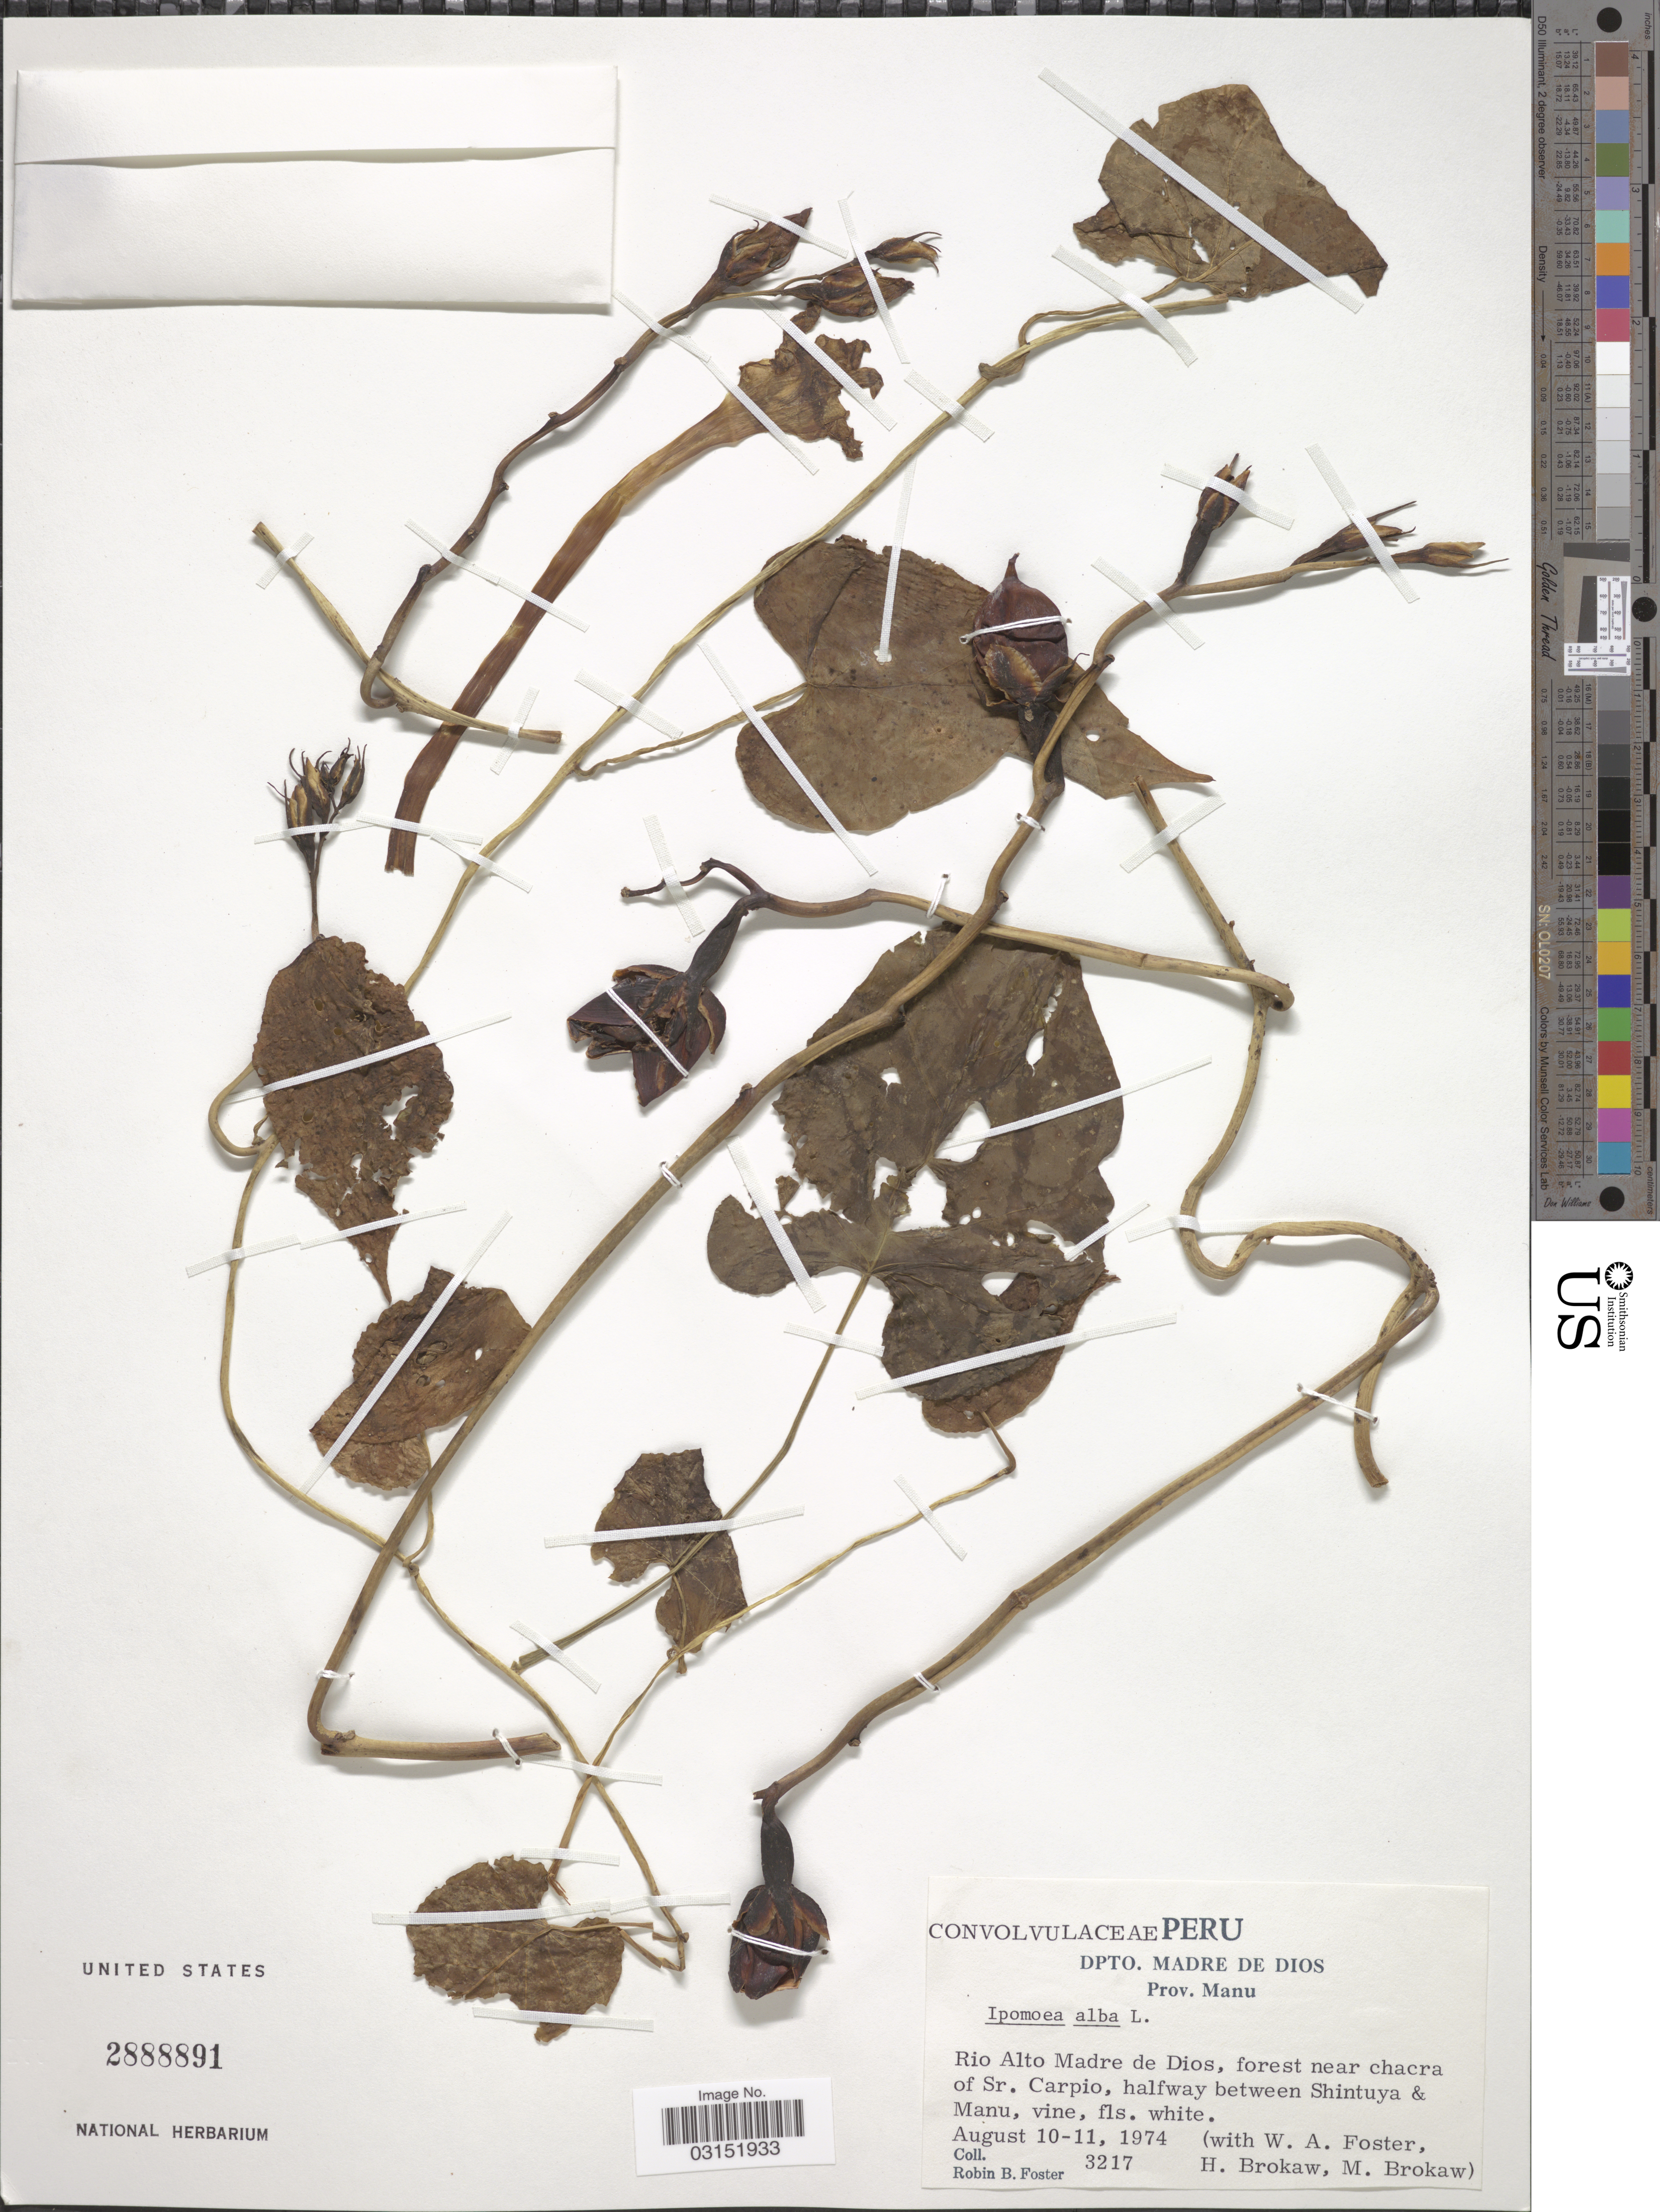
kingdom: Plantae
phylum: Tracheophyta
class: Magnoliopsida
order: Solanales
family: Convolvulaceae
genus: Ipomoea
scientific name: Ipomoea alba L.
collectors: R. B. Foster, W. Foster, H. Brokaw & M. Brokaw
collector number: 3217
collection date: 1974-08-10/1974-08-11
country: Peru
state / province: Madre de Dios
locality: Dpto. Madre De Dios, Prov. Manu, Rio Alto Madre de Dios, forest near chacra of Sr. Carpio, halfway between Shintuya & Manu.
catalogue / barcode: US 2888891